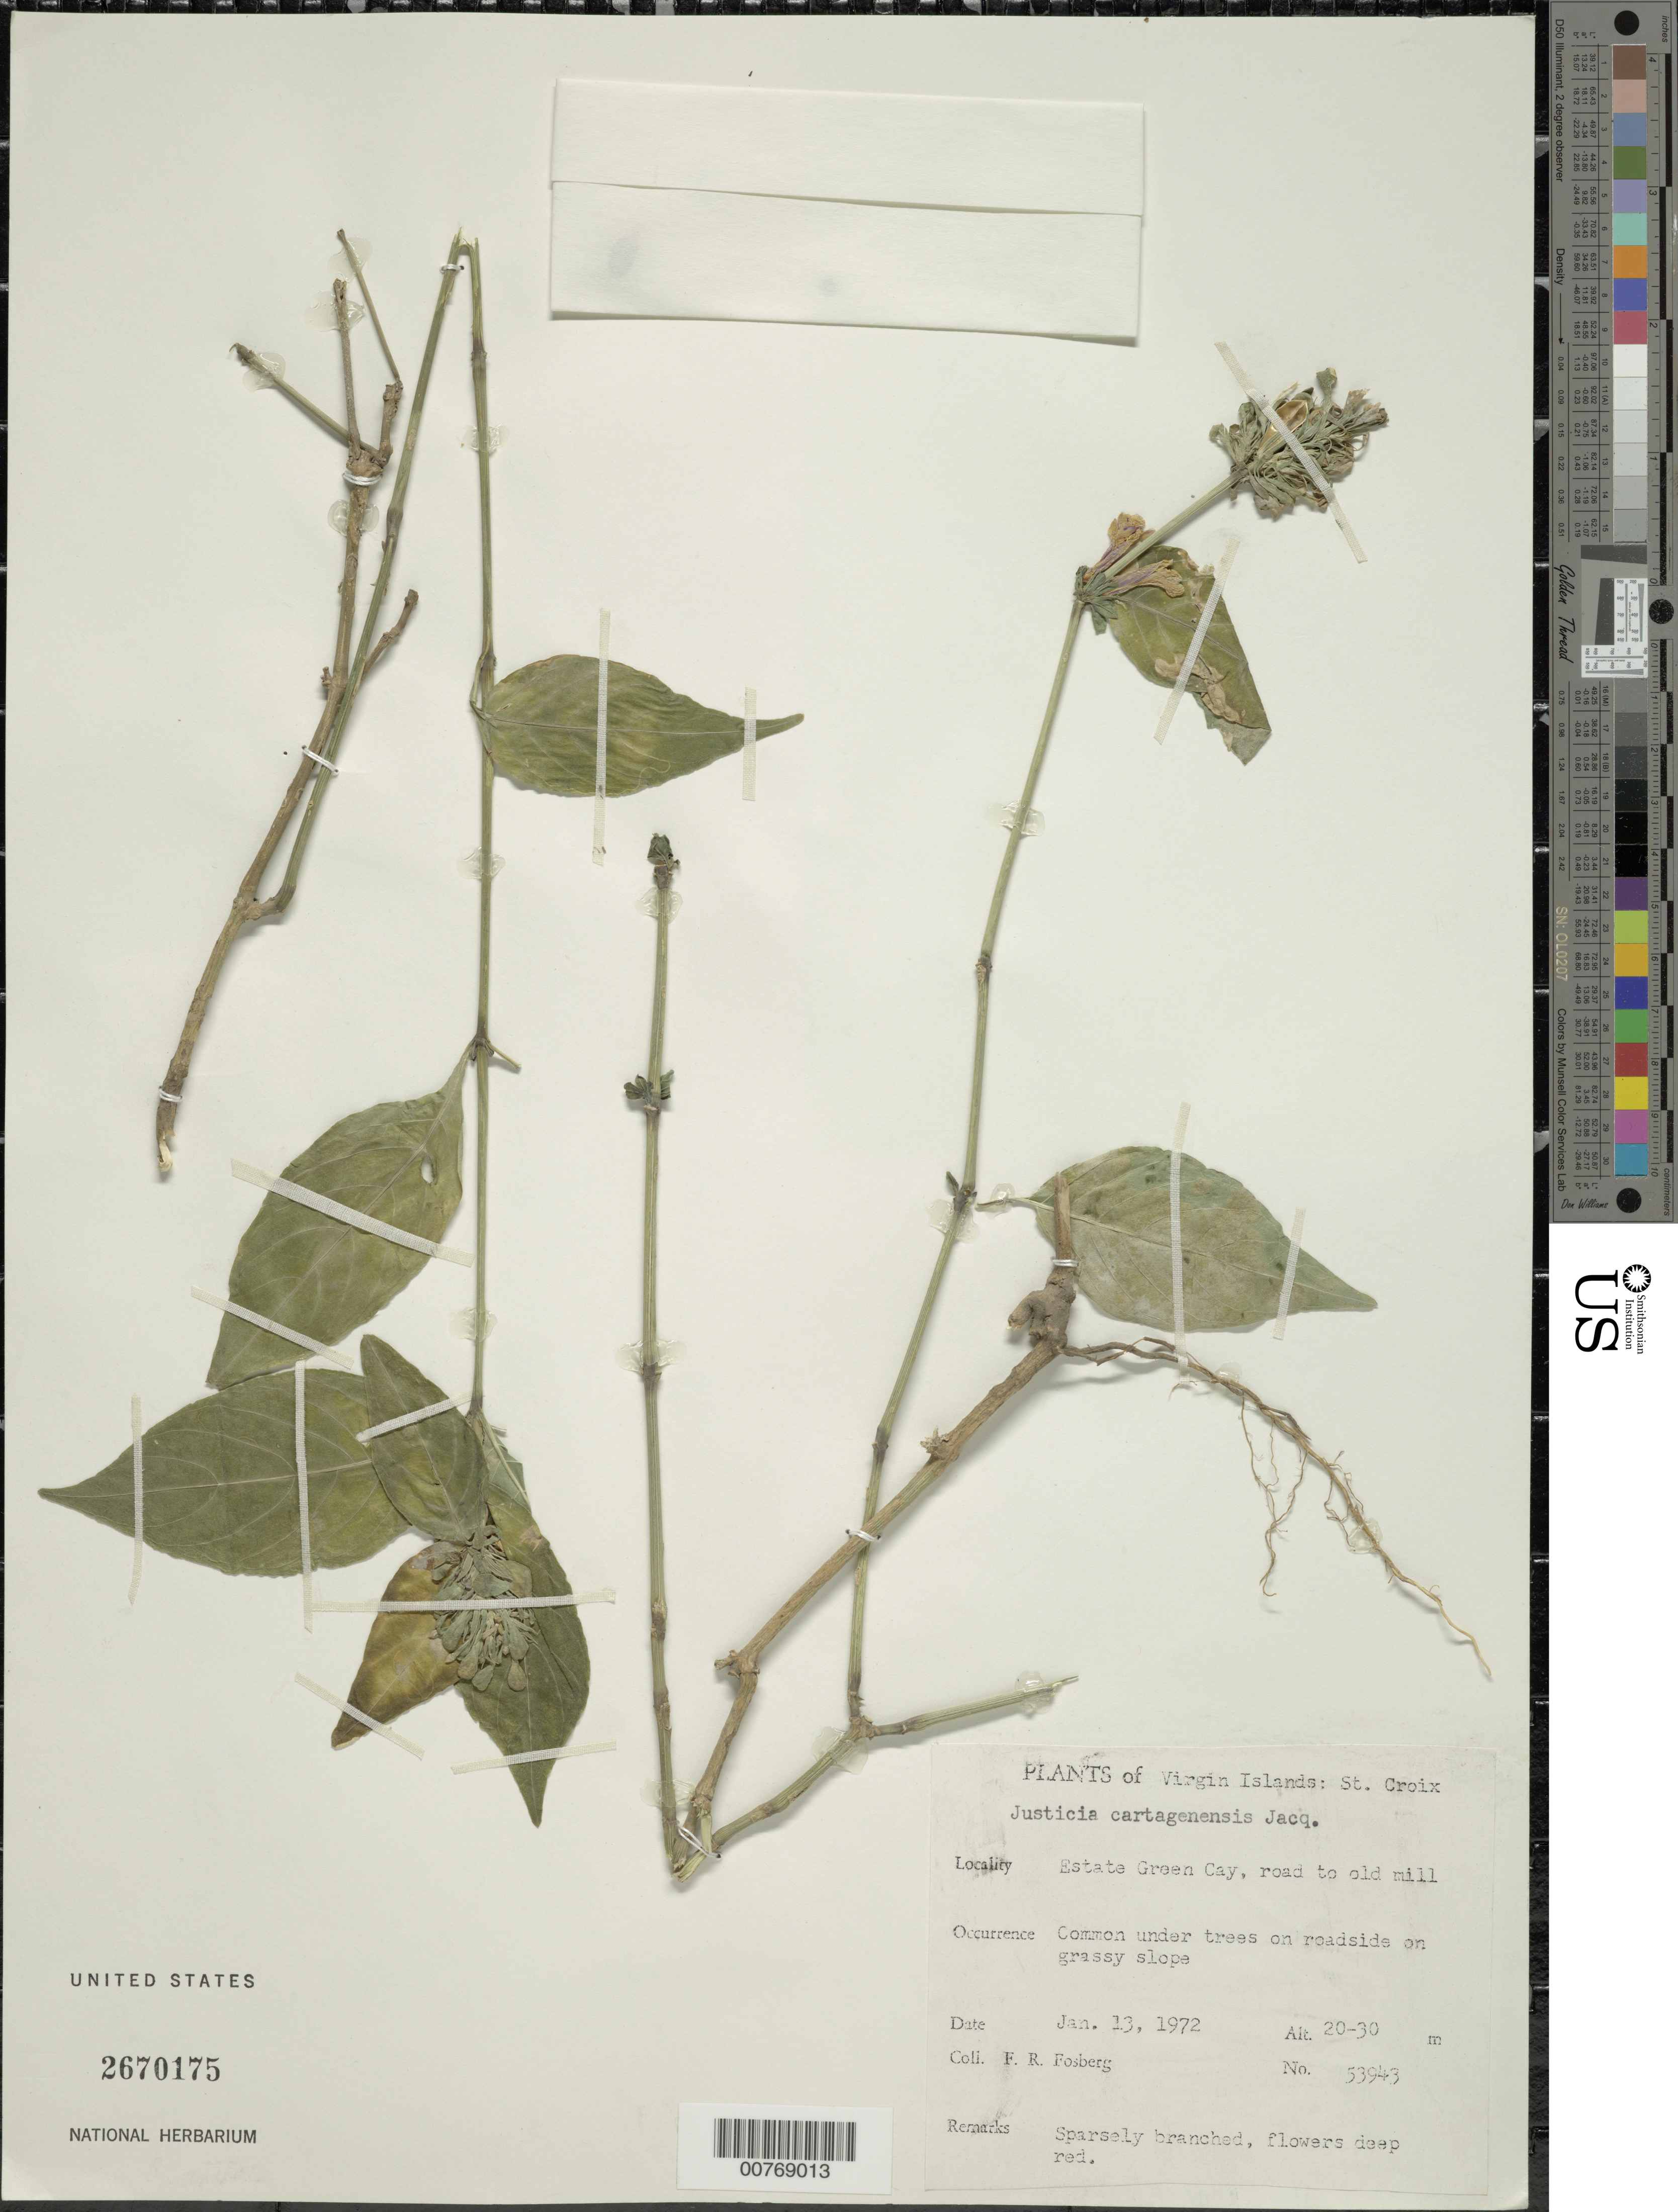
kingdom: Plantae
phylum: Tracheophyta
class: Magnoliopsida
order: Lamiales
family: Acanthaceae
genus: Justicia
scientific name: Justicia carthaginensis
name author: Jacq.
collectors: F. R. Fosberg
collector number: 53943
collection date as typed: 13 Jan 1972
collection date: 1972-01-13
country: U.S. Virgin Islands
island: St. Croix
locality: Estate Green Cay, road to old mill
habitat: Common under trees on roadside on grassy slopes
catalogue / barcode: US 2670175